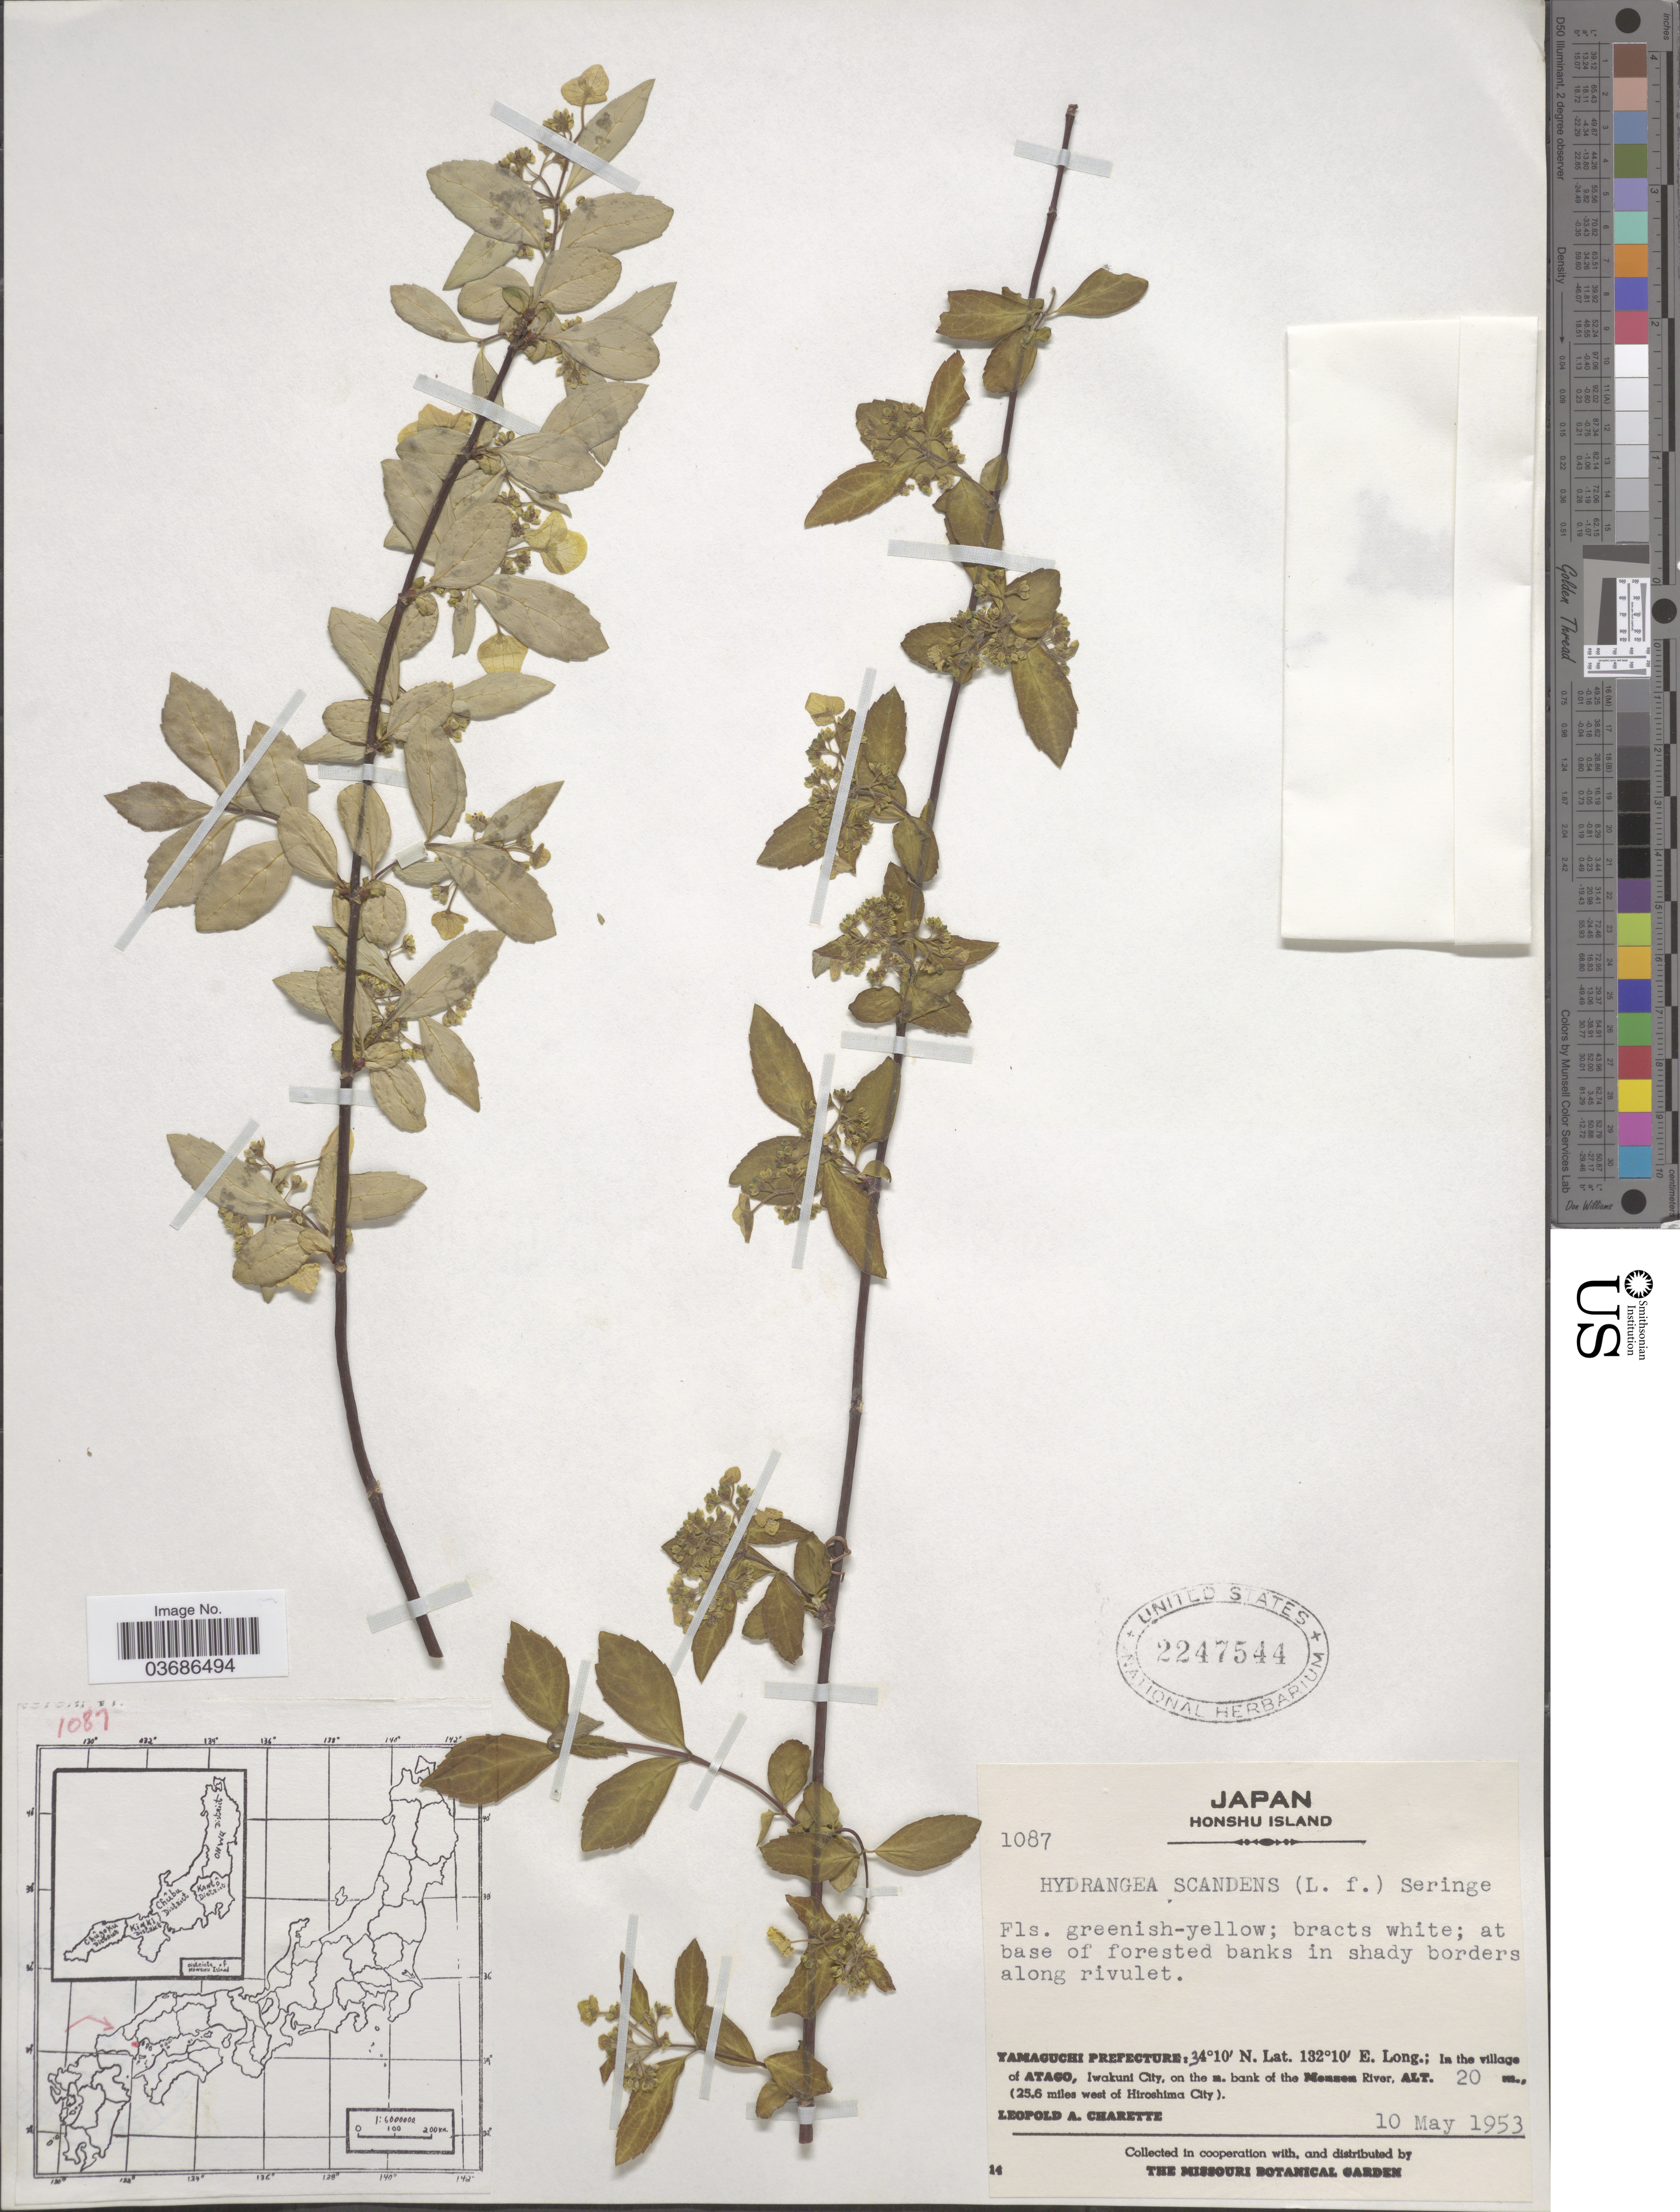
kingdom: Plantae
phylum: Tracheophyta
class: Magnoliopsida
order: Cornales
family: Hydrangeaceae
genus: Hydrangea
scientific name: Hydrangea scandens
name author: (L. f.) Ser.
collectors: L. A. Charette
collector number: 1087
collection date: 1953-05-10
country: Japan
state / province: Yamaguti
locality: Honshu Island. At base of forested banks in shady borders along rivulet. Yamaguchi Prefecture: Is the village of Atago, Iwakuni City, on the m. bank of the Mensen [interpreted] River, (25.6 miles west of Hiroshima City).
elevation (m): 20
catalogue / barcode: US 2247544